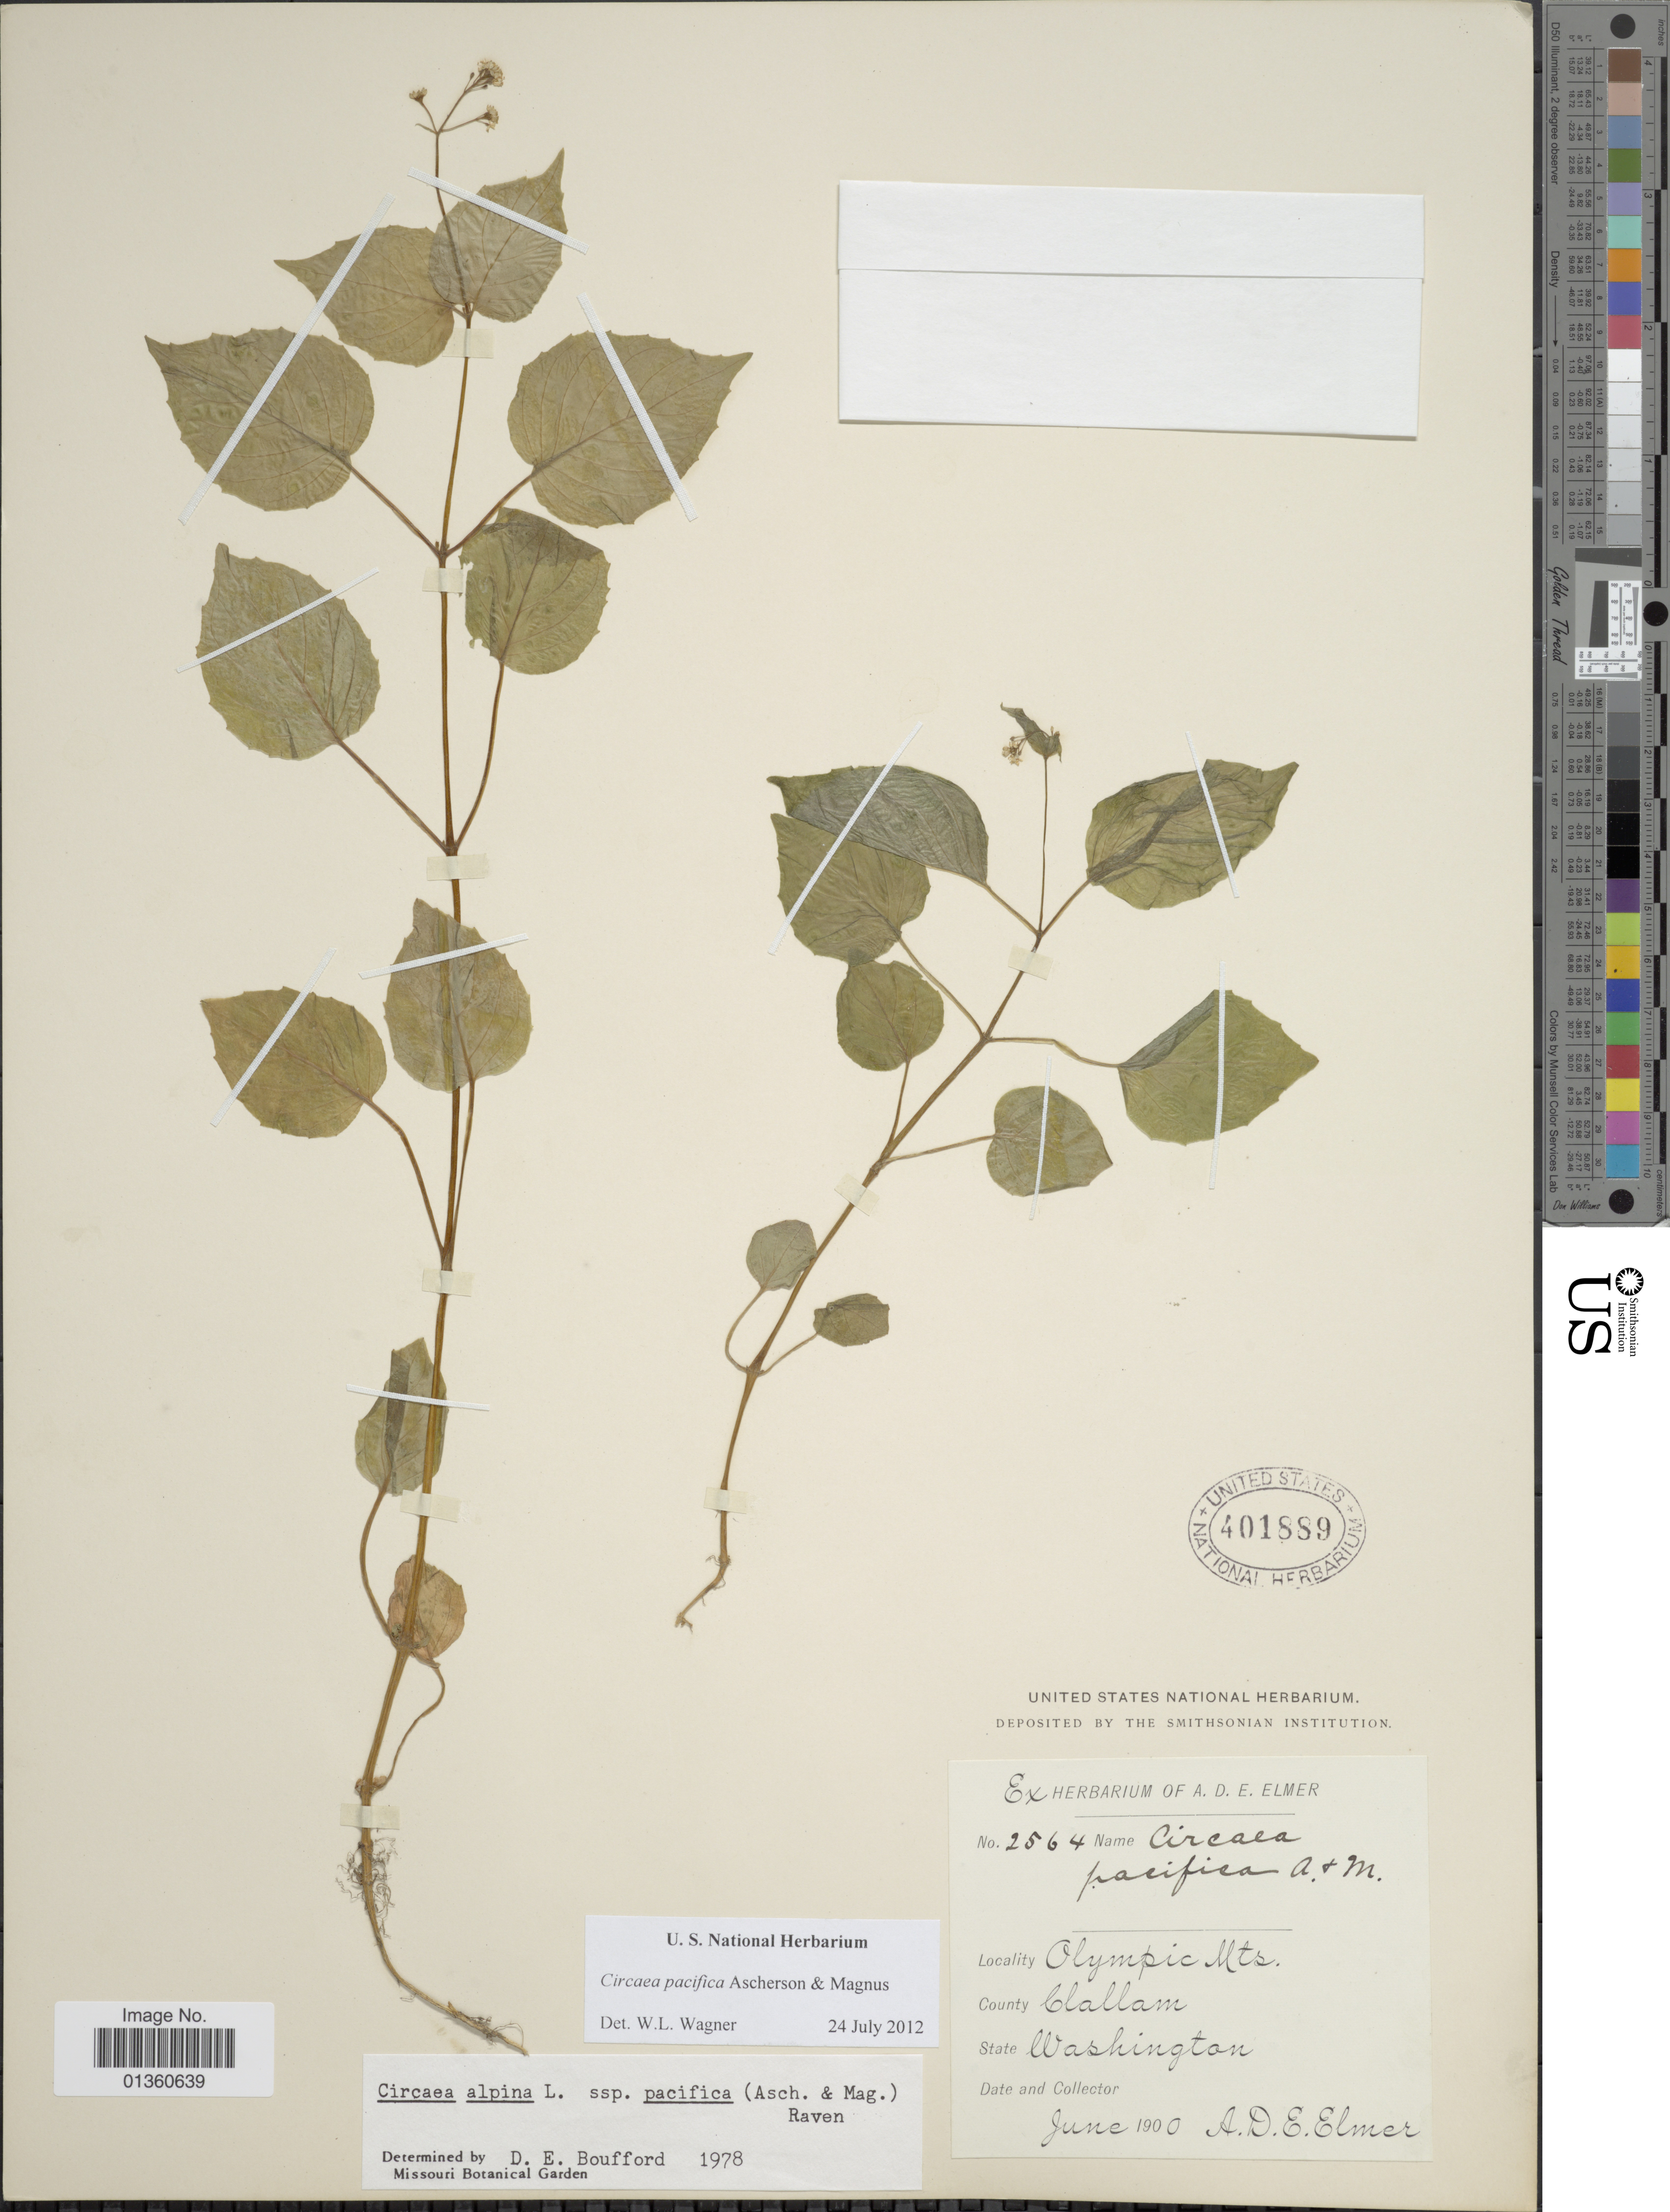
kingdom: Plantae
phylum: Tracheophyta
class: Magnoliopsida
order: Myrtales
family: Onagraceae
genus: Circaea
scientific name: Circaea pacifica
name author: Asch. & Magnus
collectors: A. D. E. Elmer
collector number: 2564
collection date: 1900-06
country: United States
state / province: Washington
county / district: Clallam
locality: Olympic Mts. County Clallam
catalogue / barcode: US 401889